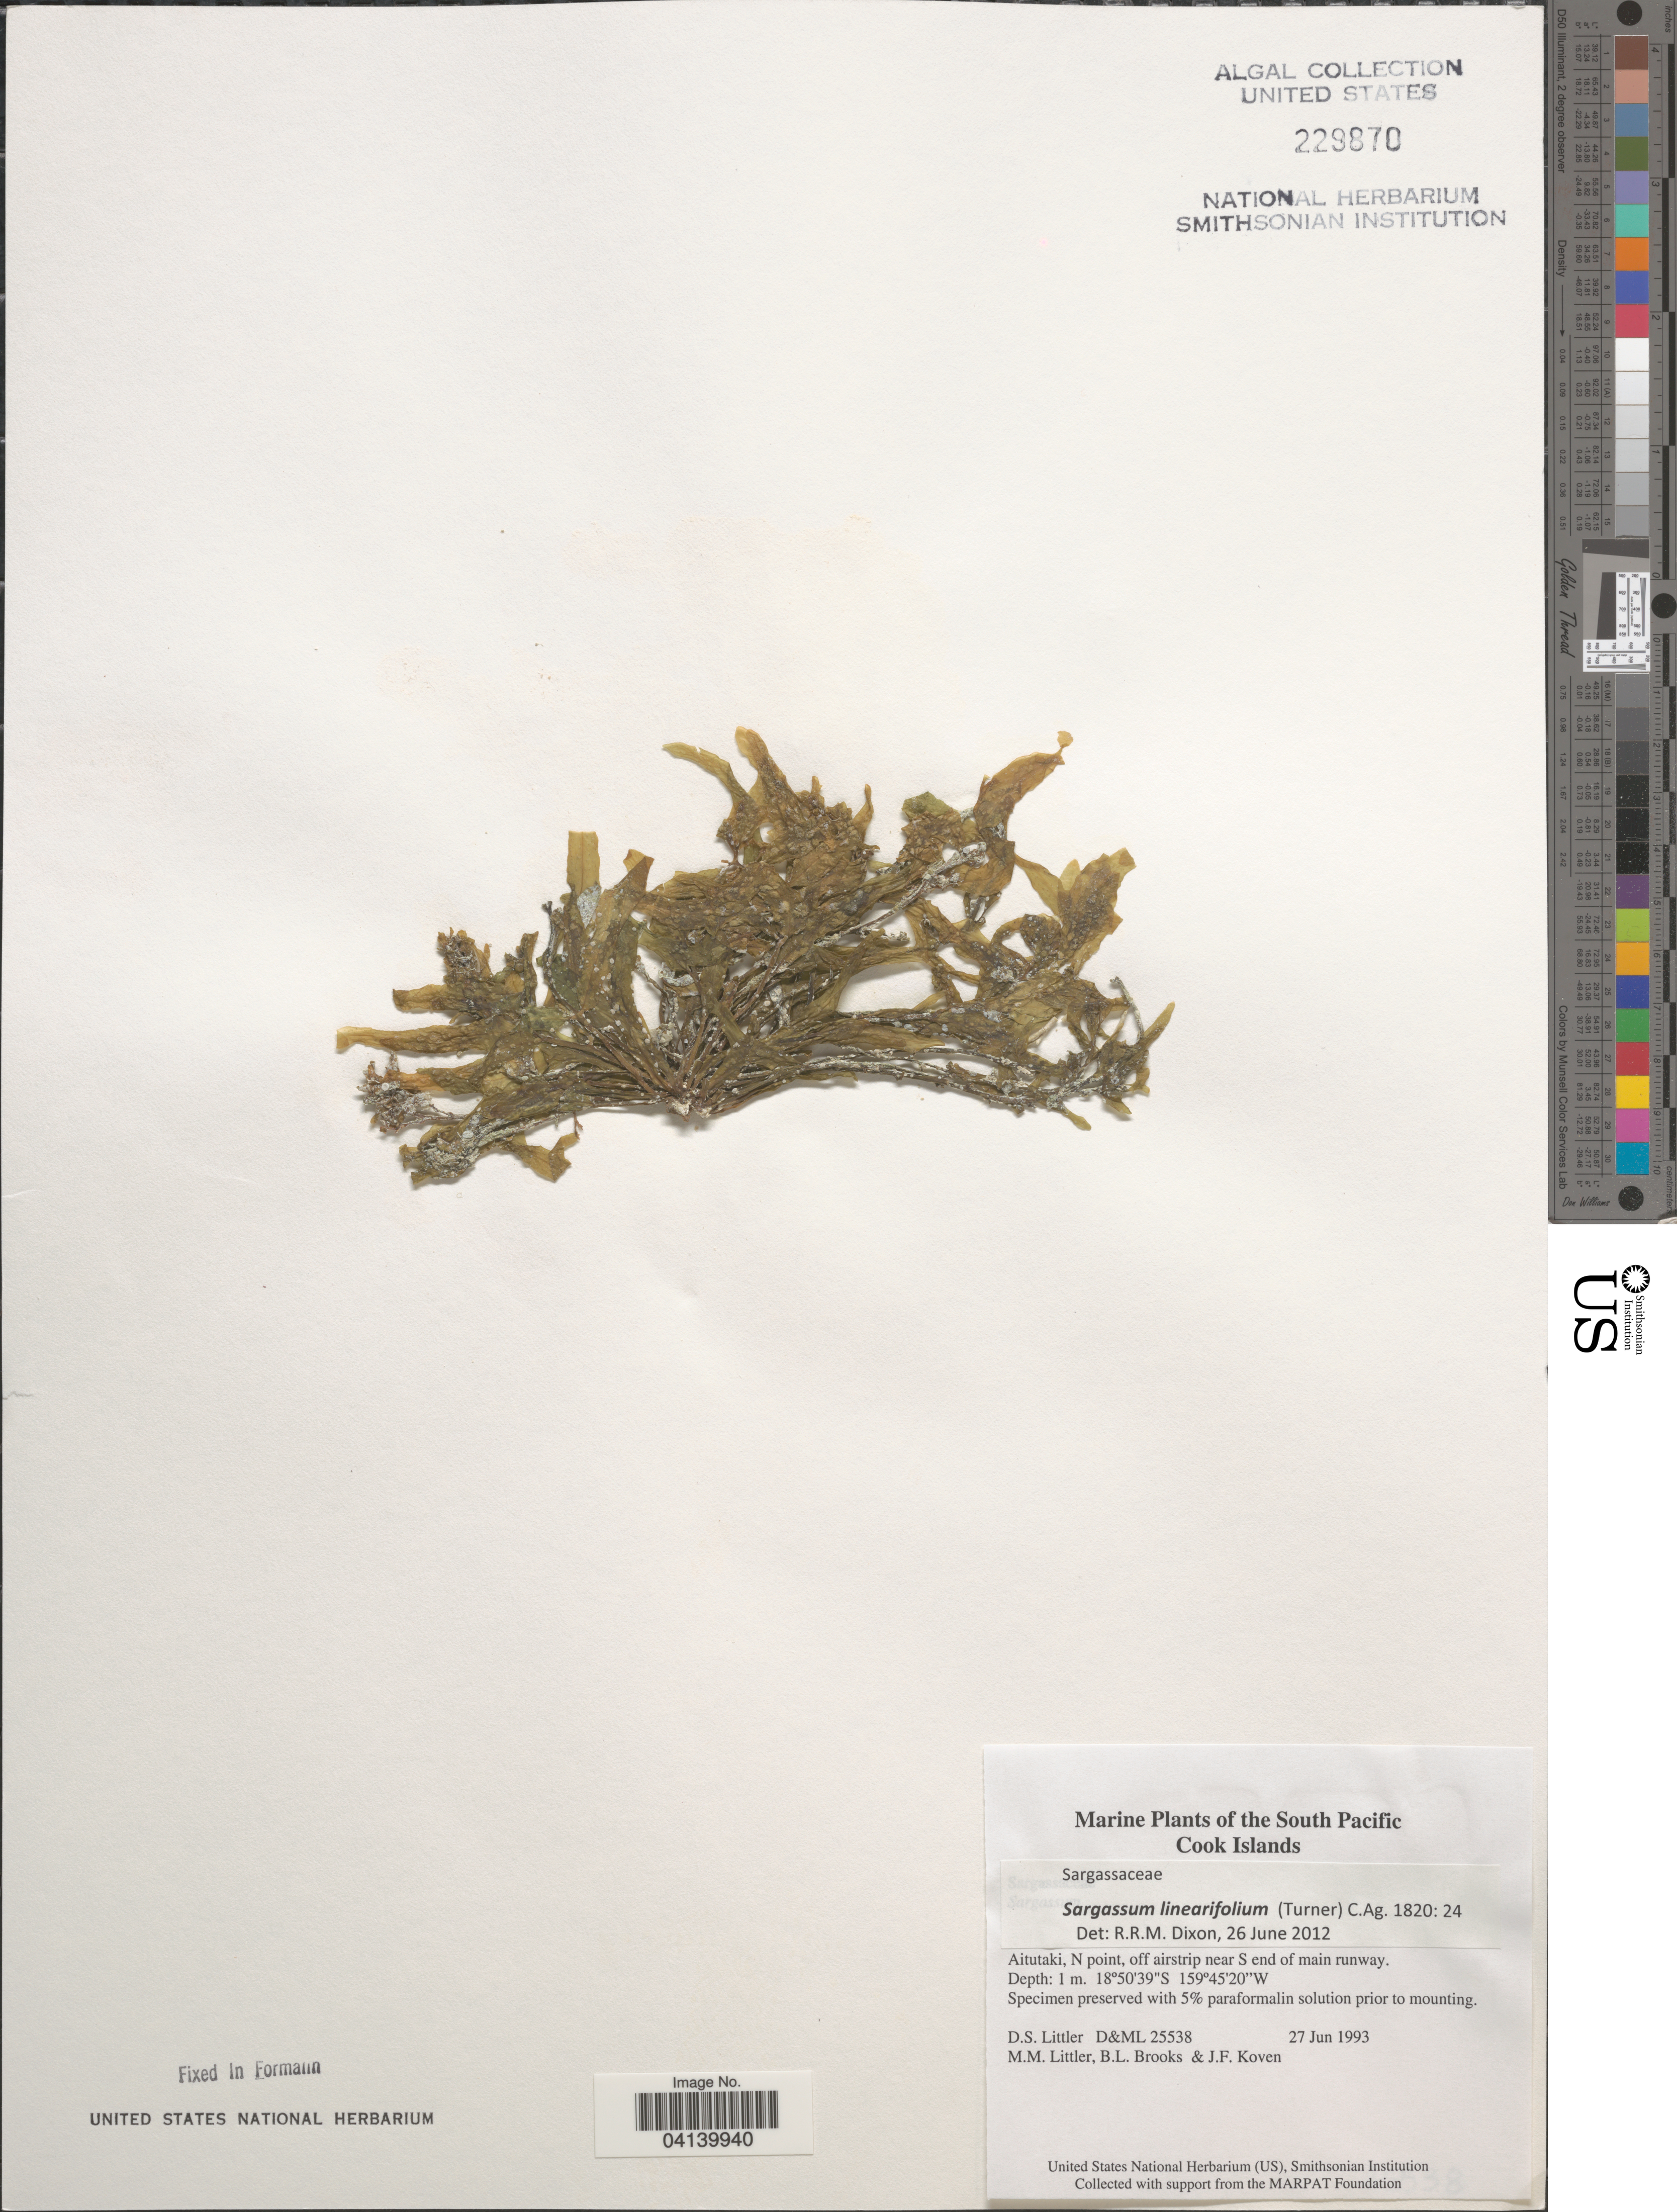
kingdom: Chromista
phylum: Ochrophyta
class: Phaeophyceae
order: Fucales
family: Sargassaceae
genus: Sargassum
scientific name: Sargassum linearifolium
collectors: D. S. Littler, B. Brooks & J. Koven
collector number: D&ML 25538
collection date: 1993-06-27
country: Cook Islands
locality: The South Pacific Cook Islands. Aitutaki, N point, off airstrip near S end of main runway.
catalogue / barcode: US 229870